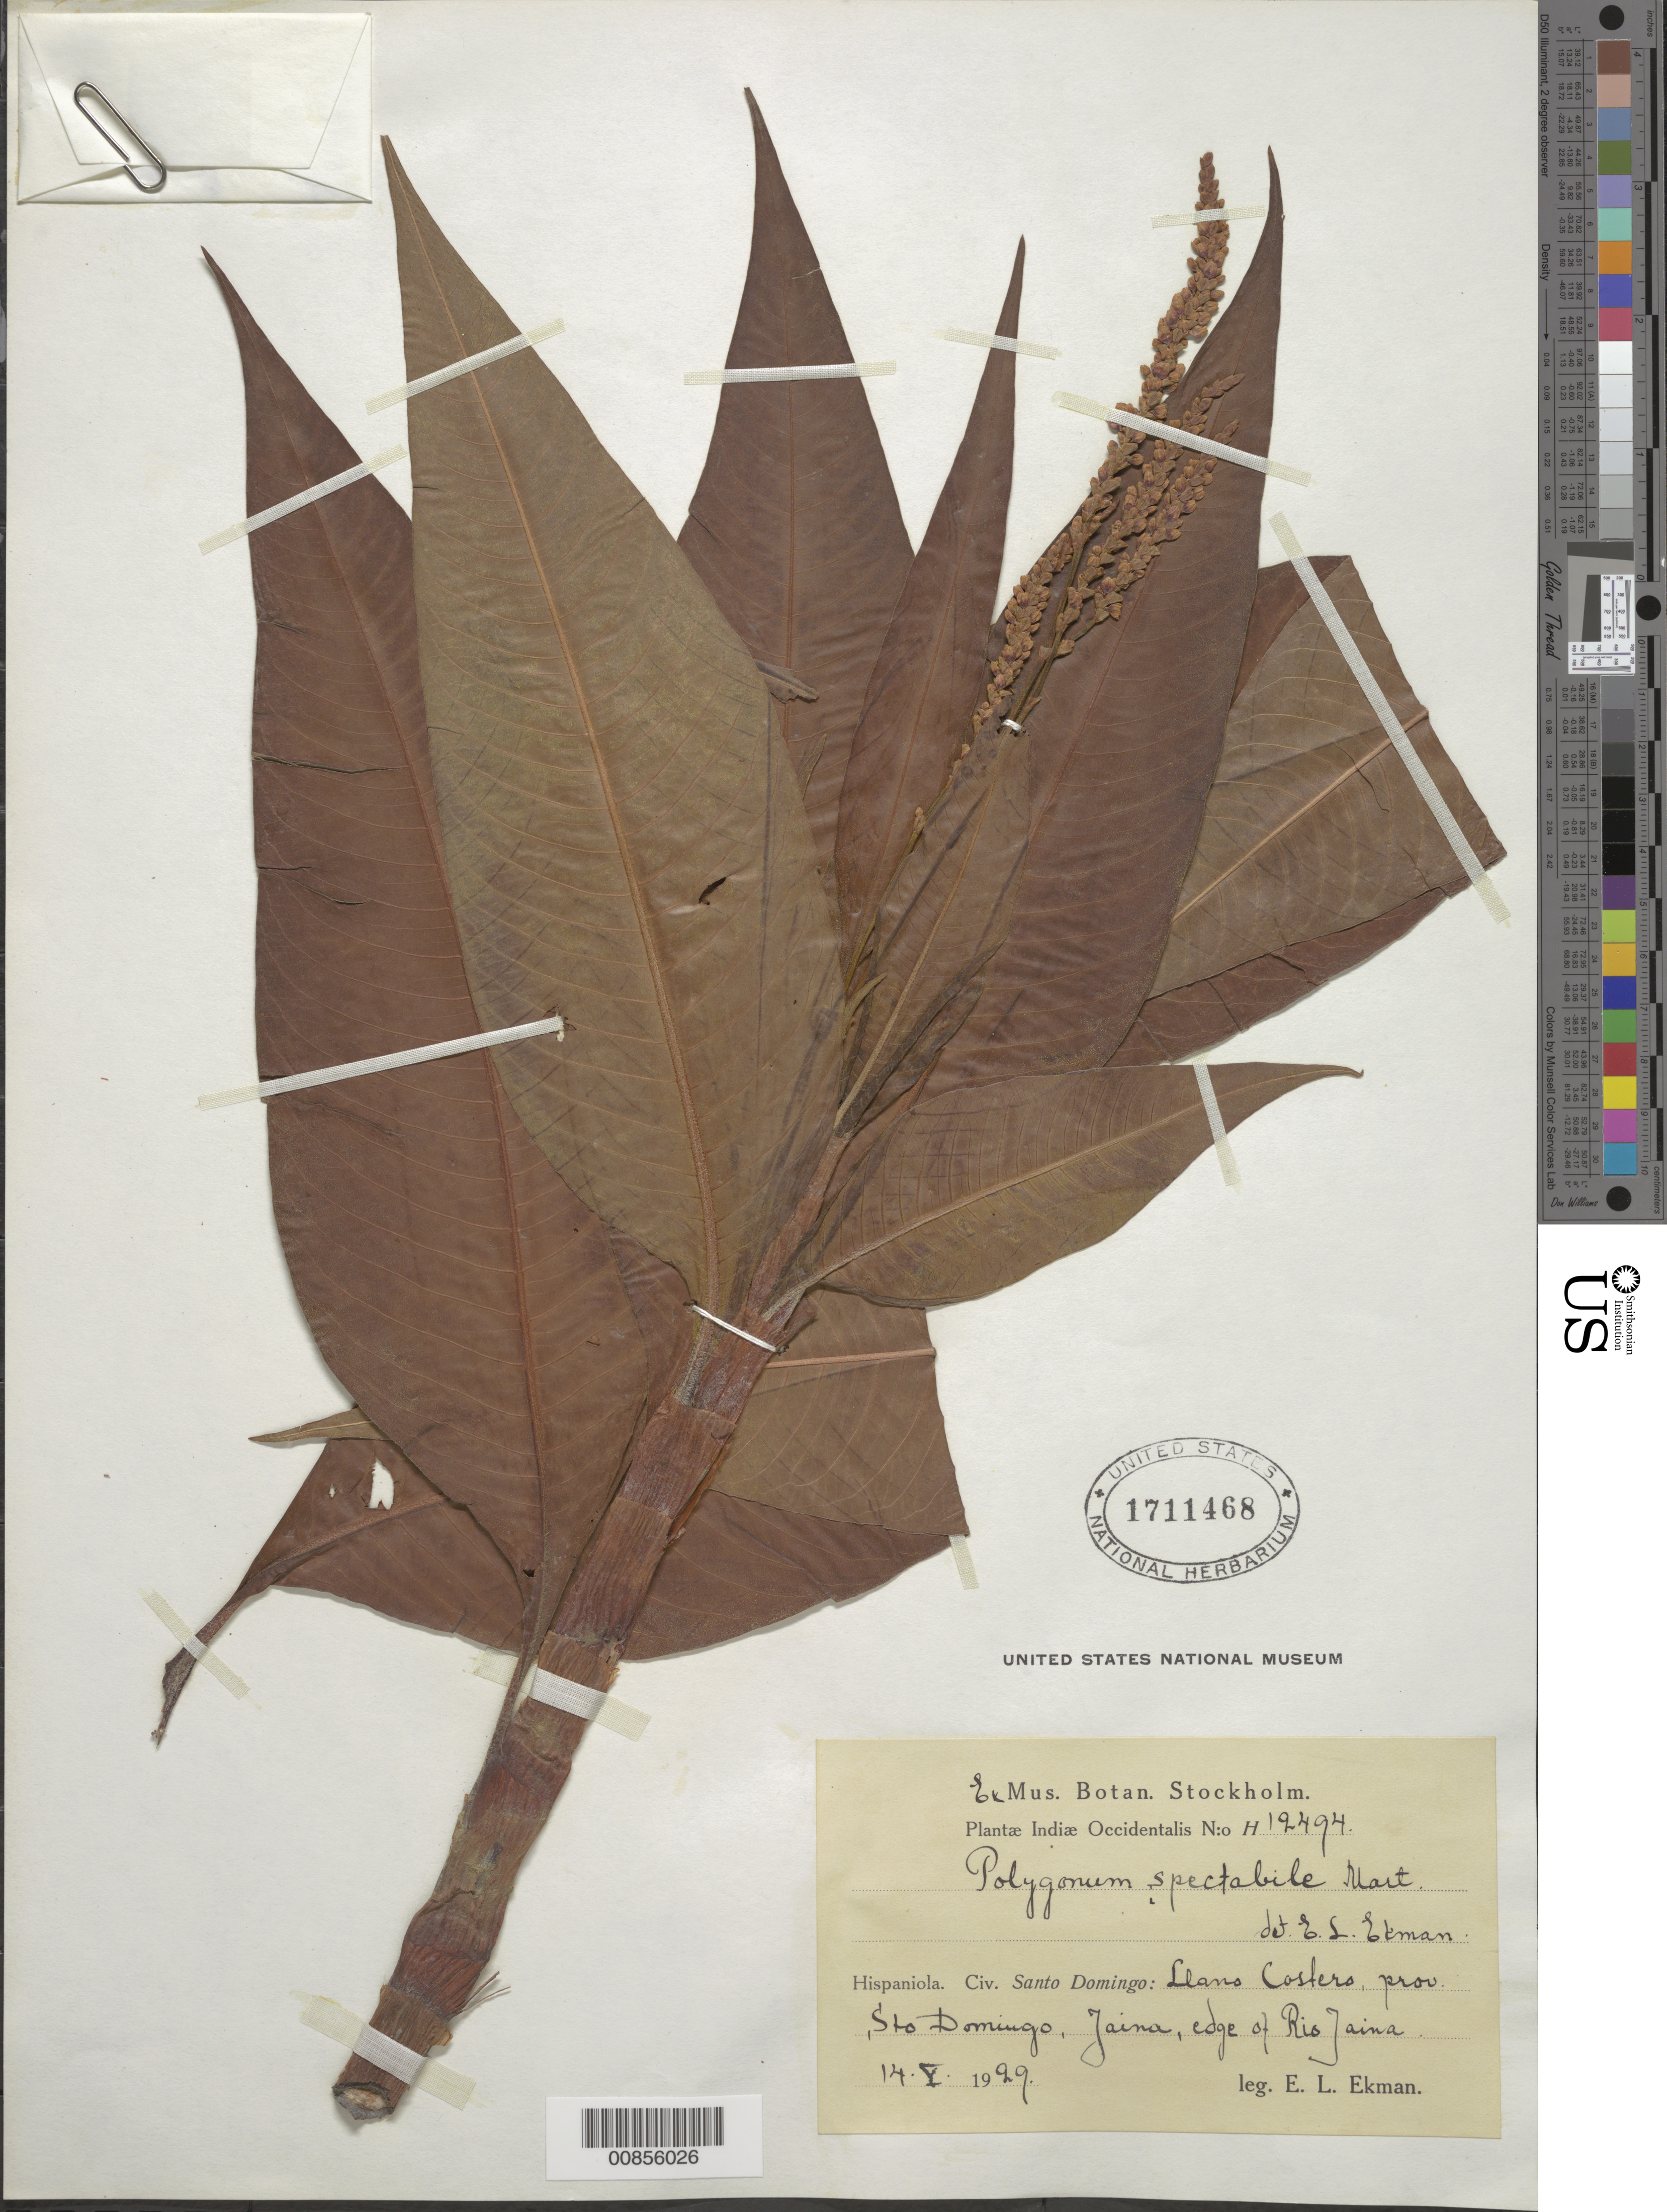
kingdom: Plantae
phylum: Tracheophyta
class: Magnoliopsida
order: Caryophyllales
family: Polygonaceae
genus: Persicaria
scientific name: Persicaria sp.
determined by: Atha, D. E.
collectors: E. L. Ekman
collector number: H 12494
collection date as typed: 14 May 1929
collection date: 1929-05-14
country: Dominican Republic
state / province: Distrito Nacional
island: Hispaniola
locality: Llano Costero, prov. Sto. Domingo (obsolete), Jaina, edge of Río Jaina.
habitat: Edge of river.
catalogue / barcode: US 1711468